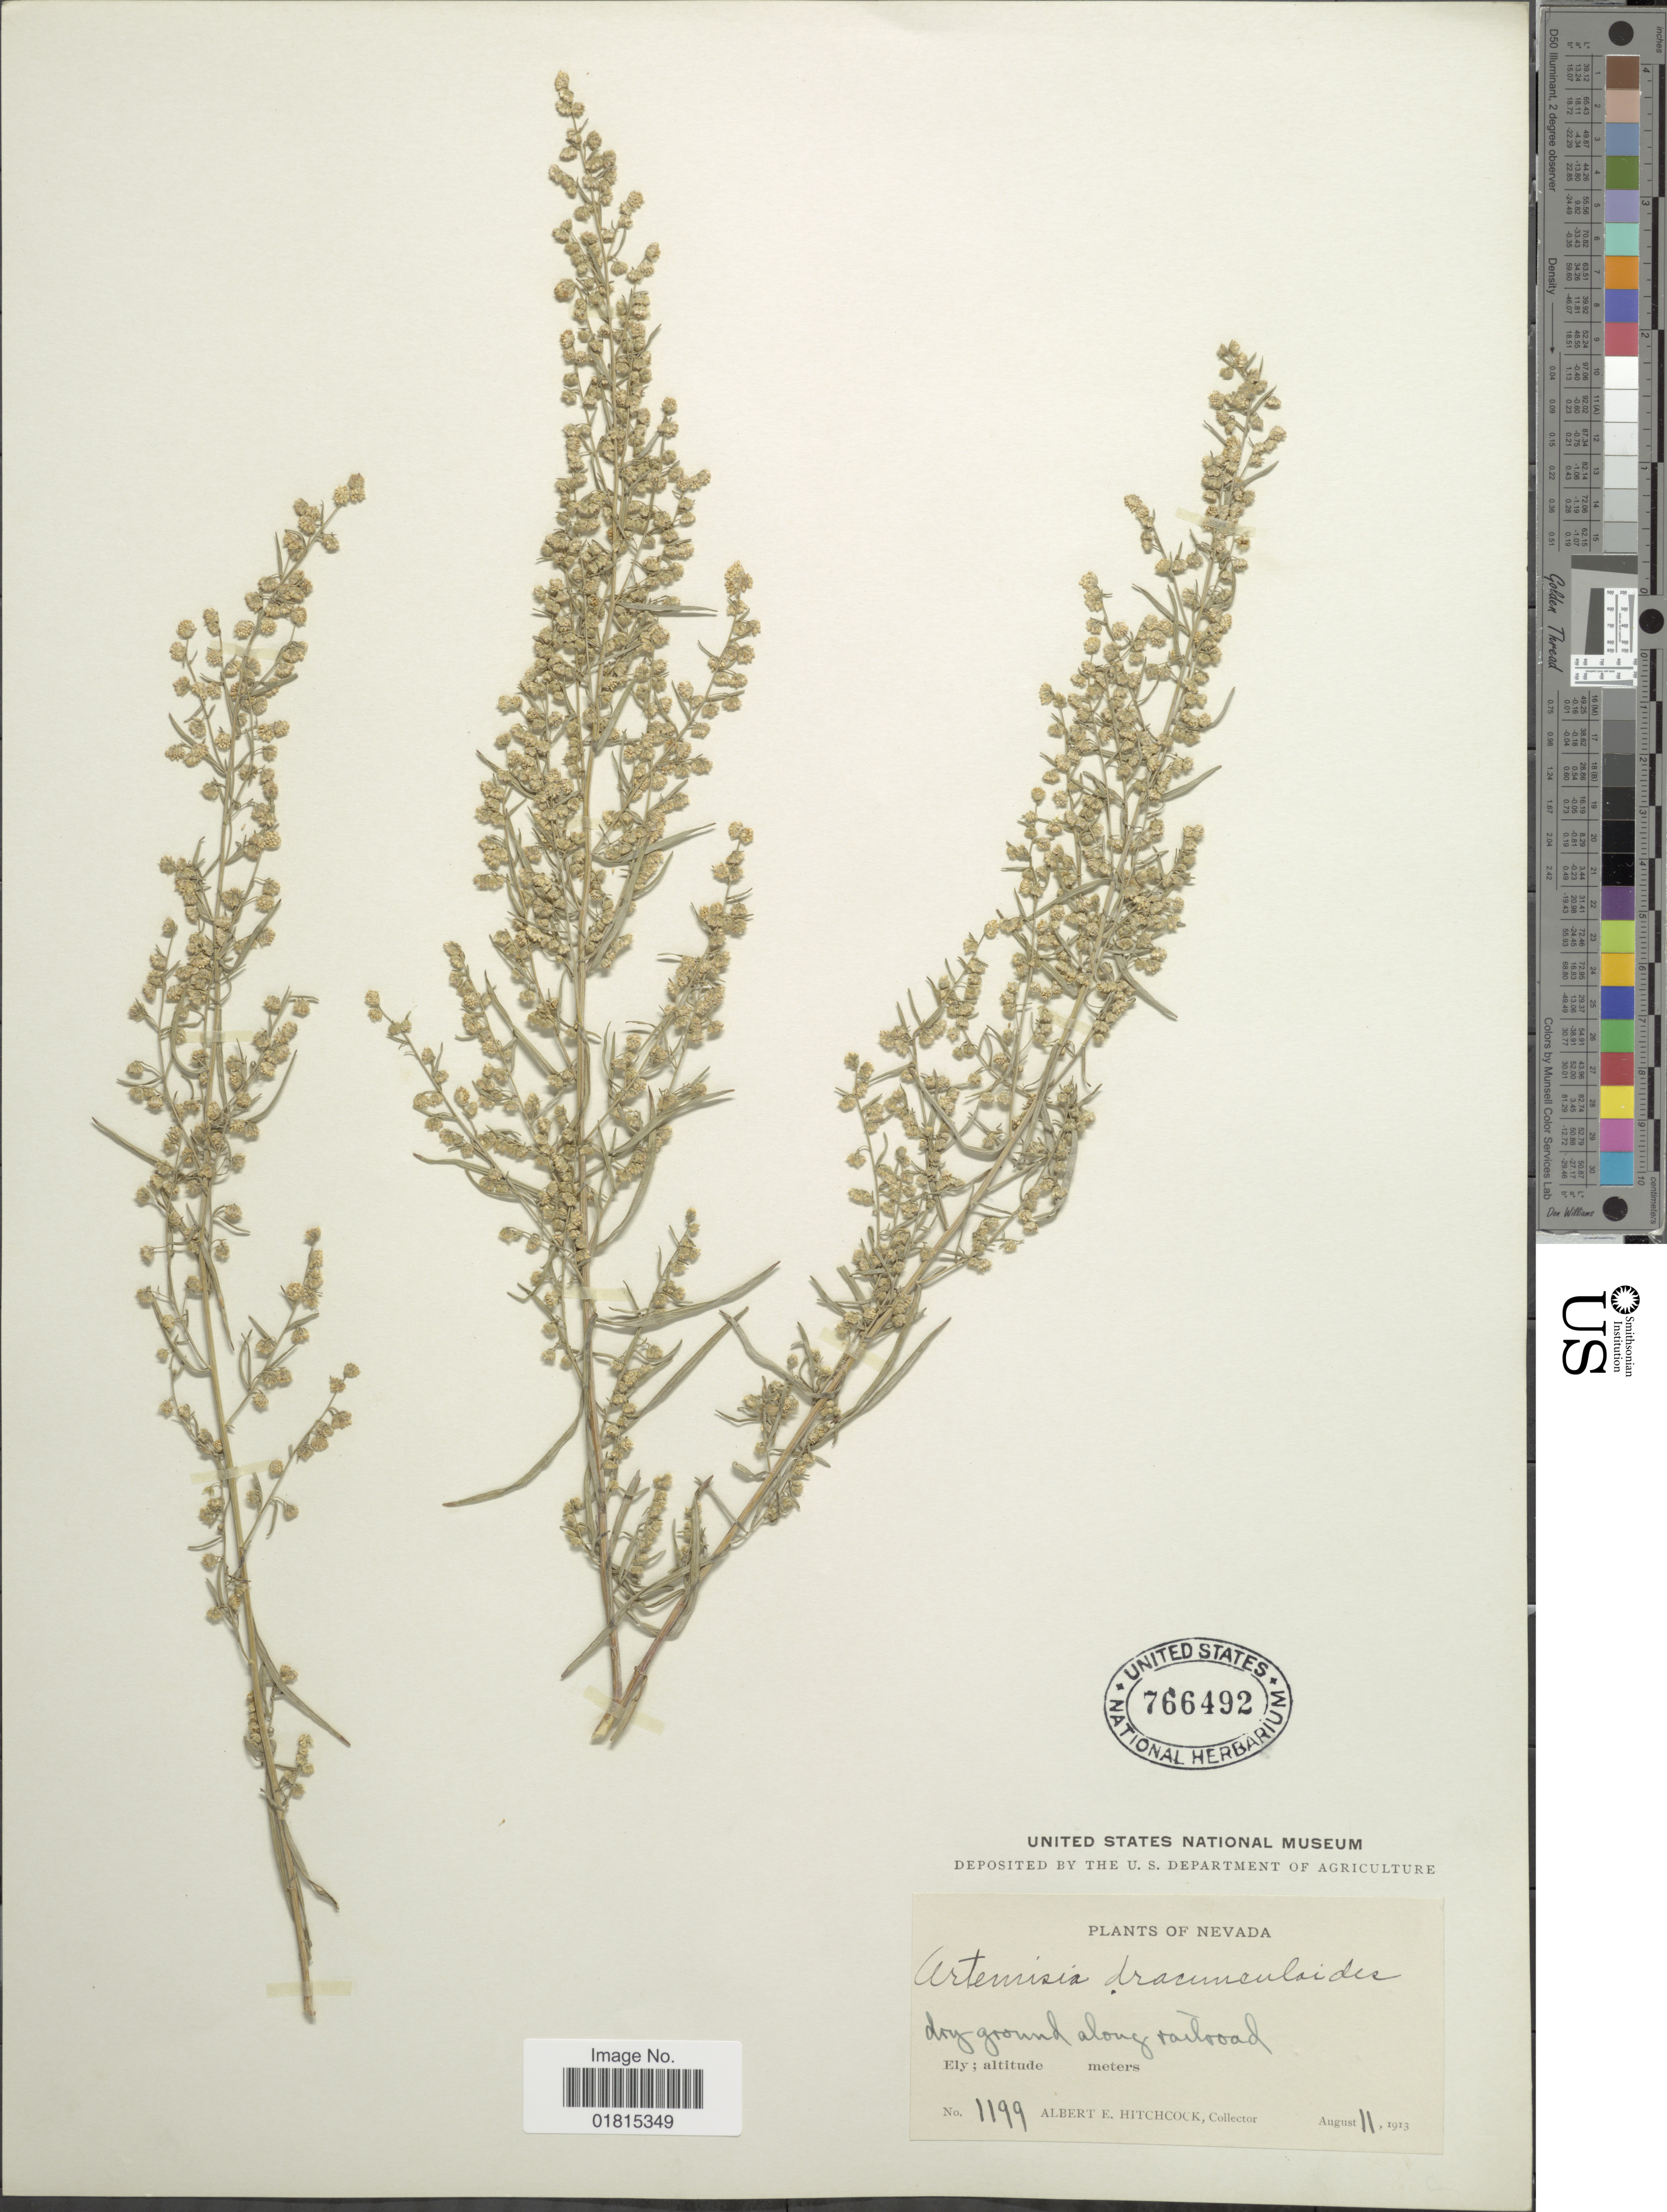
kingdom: Plantae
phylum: Tracheophyta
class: Magnoliopsida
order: Asterales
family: Asteraceae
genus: Artemisia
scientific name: Artemisia dracunculoides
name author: Pursh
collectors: A. Hitchcock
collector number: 1199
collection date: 1913-08-11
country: United States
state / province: Nevada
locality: Dry ground along railroad. Ely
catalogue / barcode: US 766492